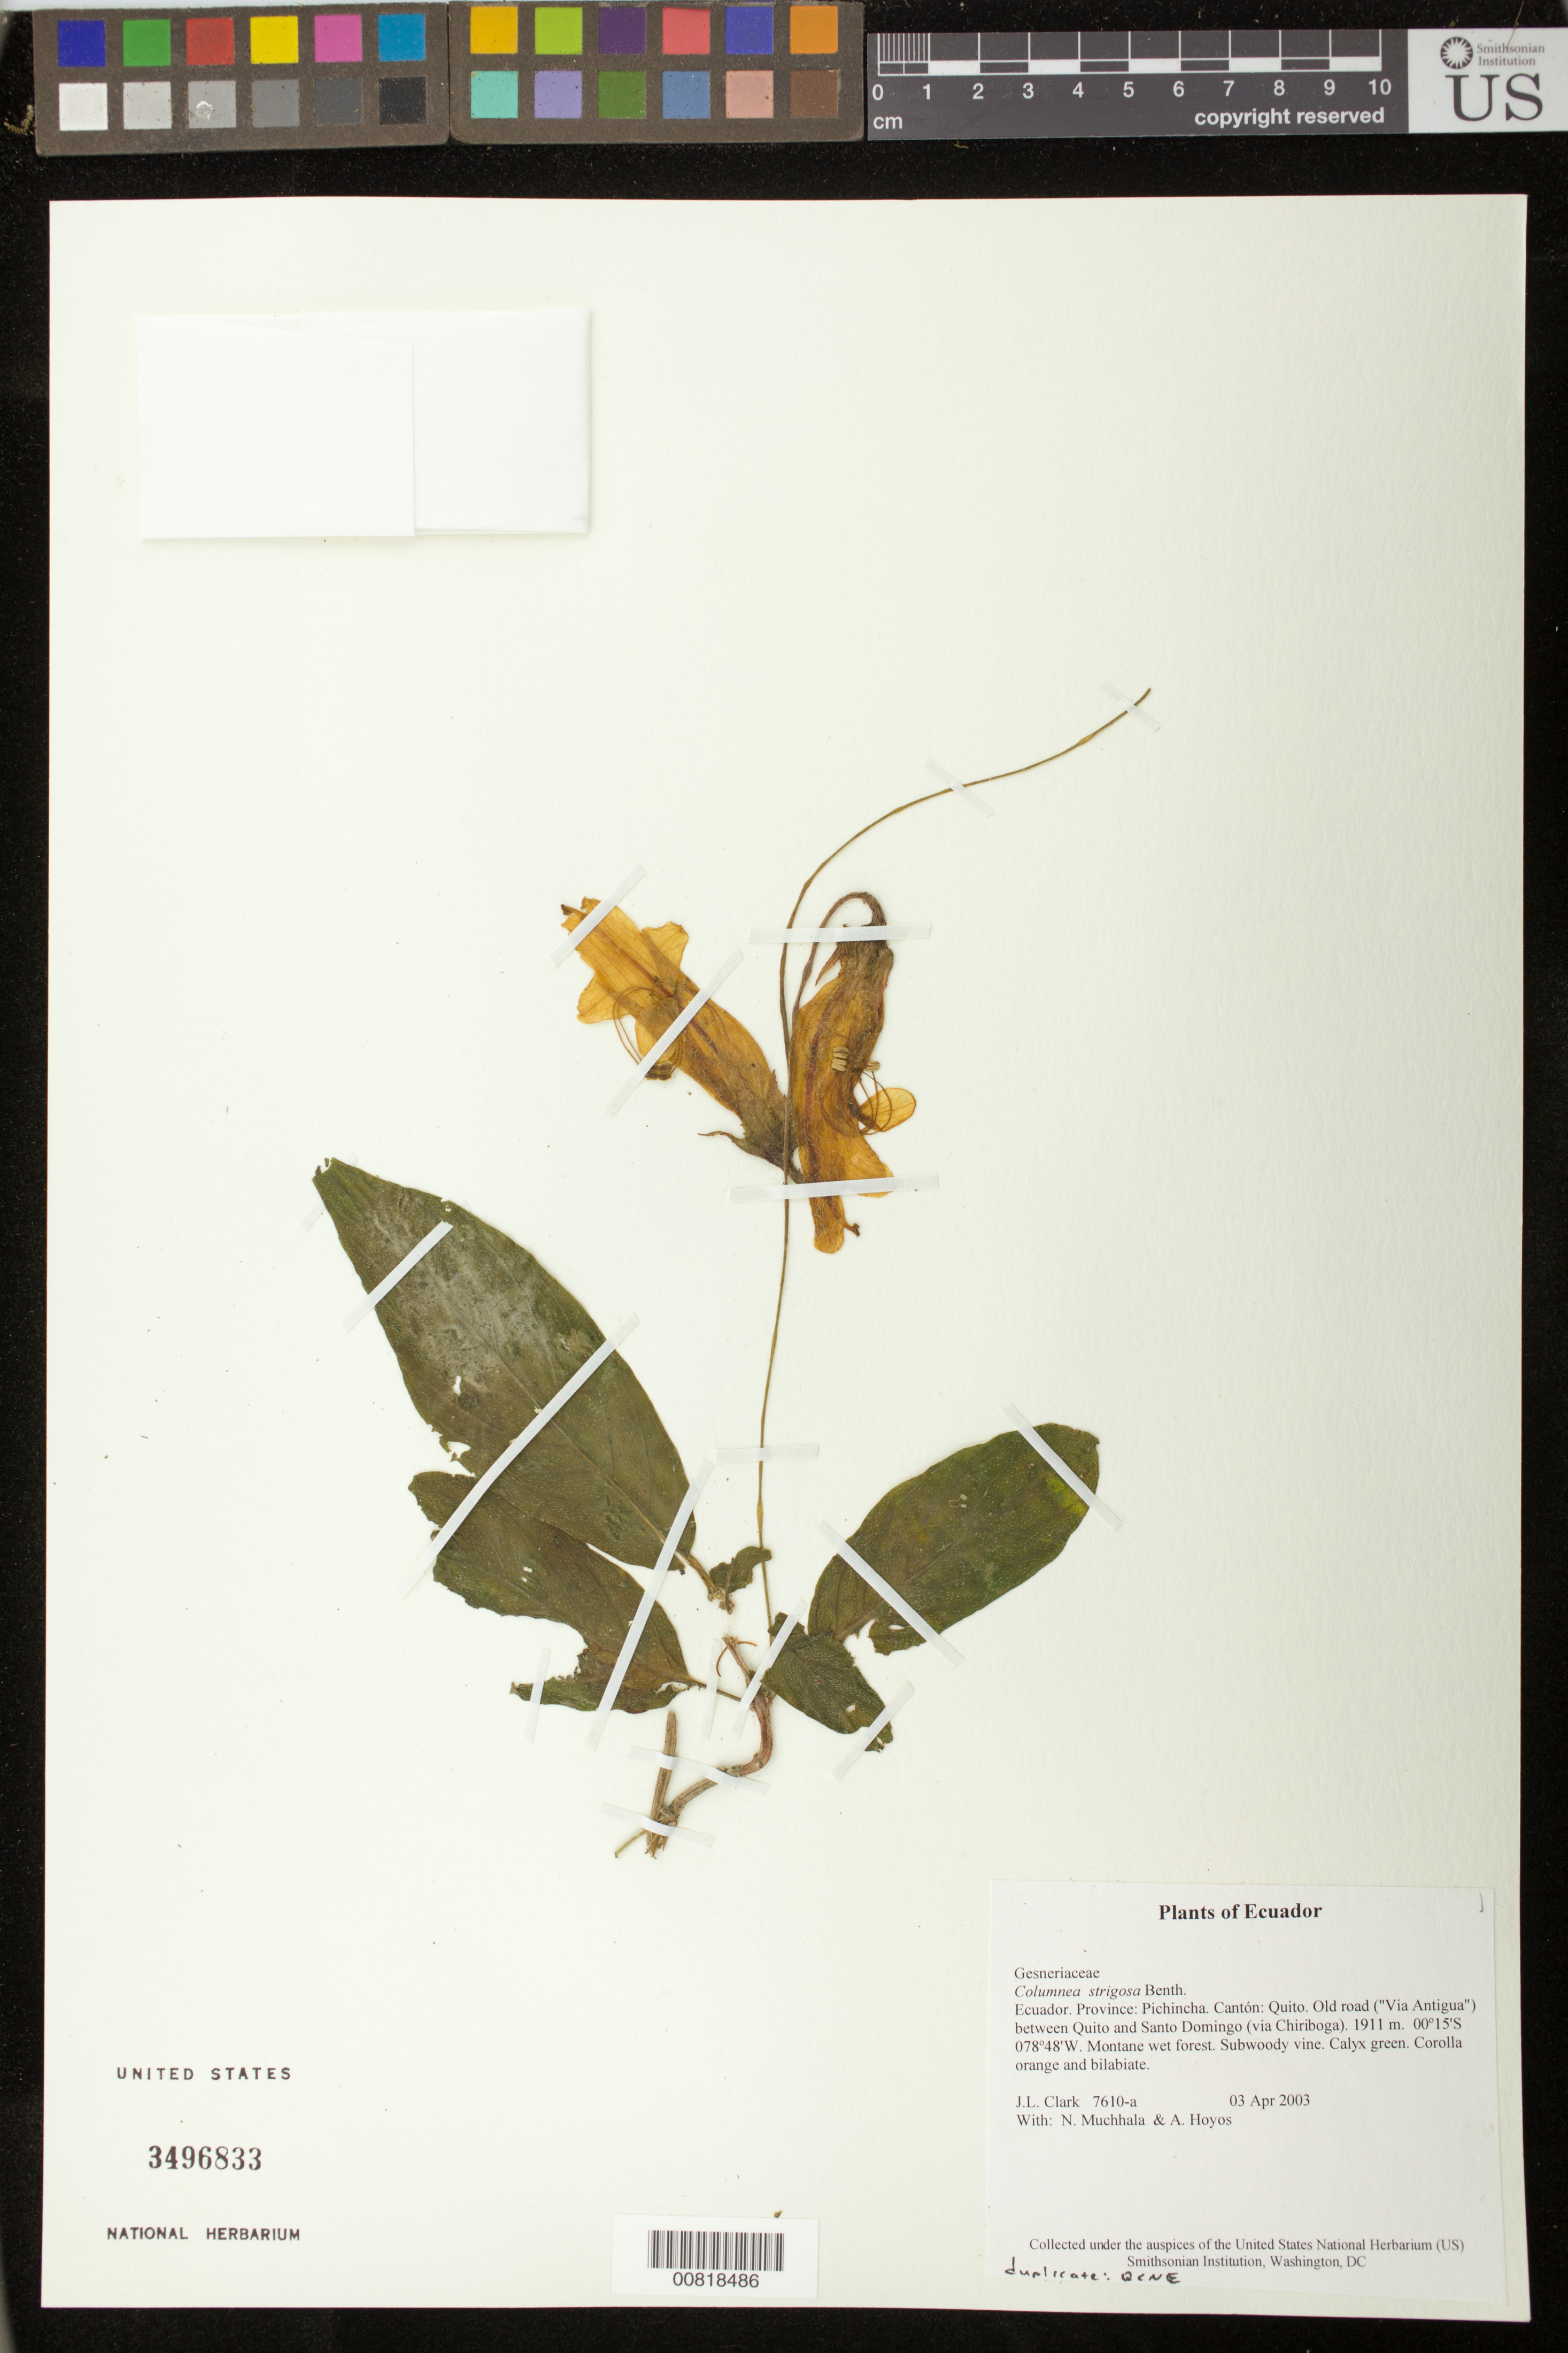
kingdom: Plantae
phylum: Tracheophyta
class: Magnoliopsida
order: Lamiales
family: Gesneriaceae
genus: Columnea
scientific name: Columnea strigosa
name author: Benth.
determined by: Clark, J. L., (SEL), The Marie Selby Botanical Garden (UNITED STATES)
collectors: J. L. Clark, N. Muchhala & A. Hoyos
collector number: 7610 a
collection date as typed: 03 Apr 2003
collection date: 2003-04-03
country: Ecuador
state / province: Pichincha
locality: Quito. Old road ("Via Antigua") between Quito and Santo Domingo (via Chiriboga).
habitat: Montane wet forest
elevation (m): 1911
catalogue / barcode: US 3496833